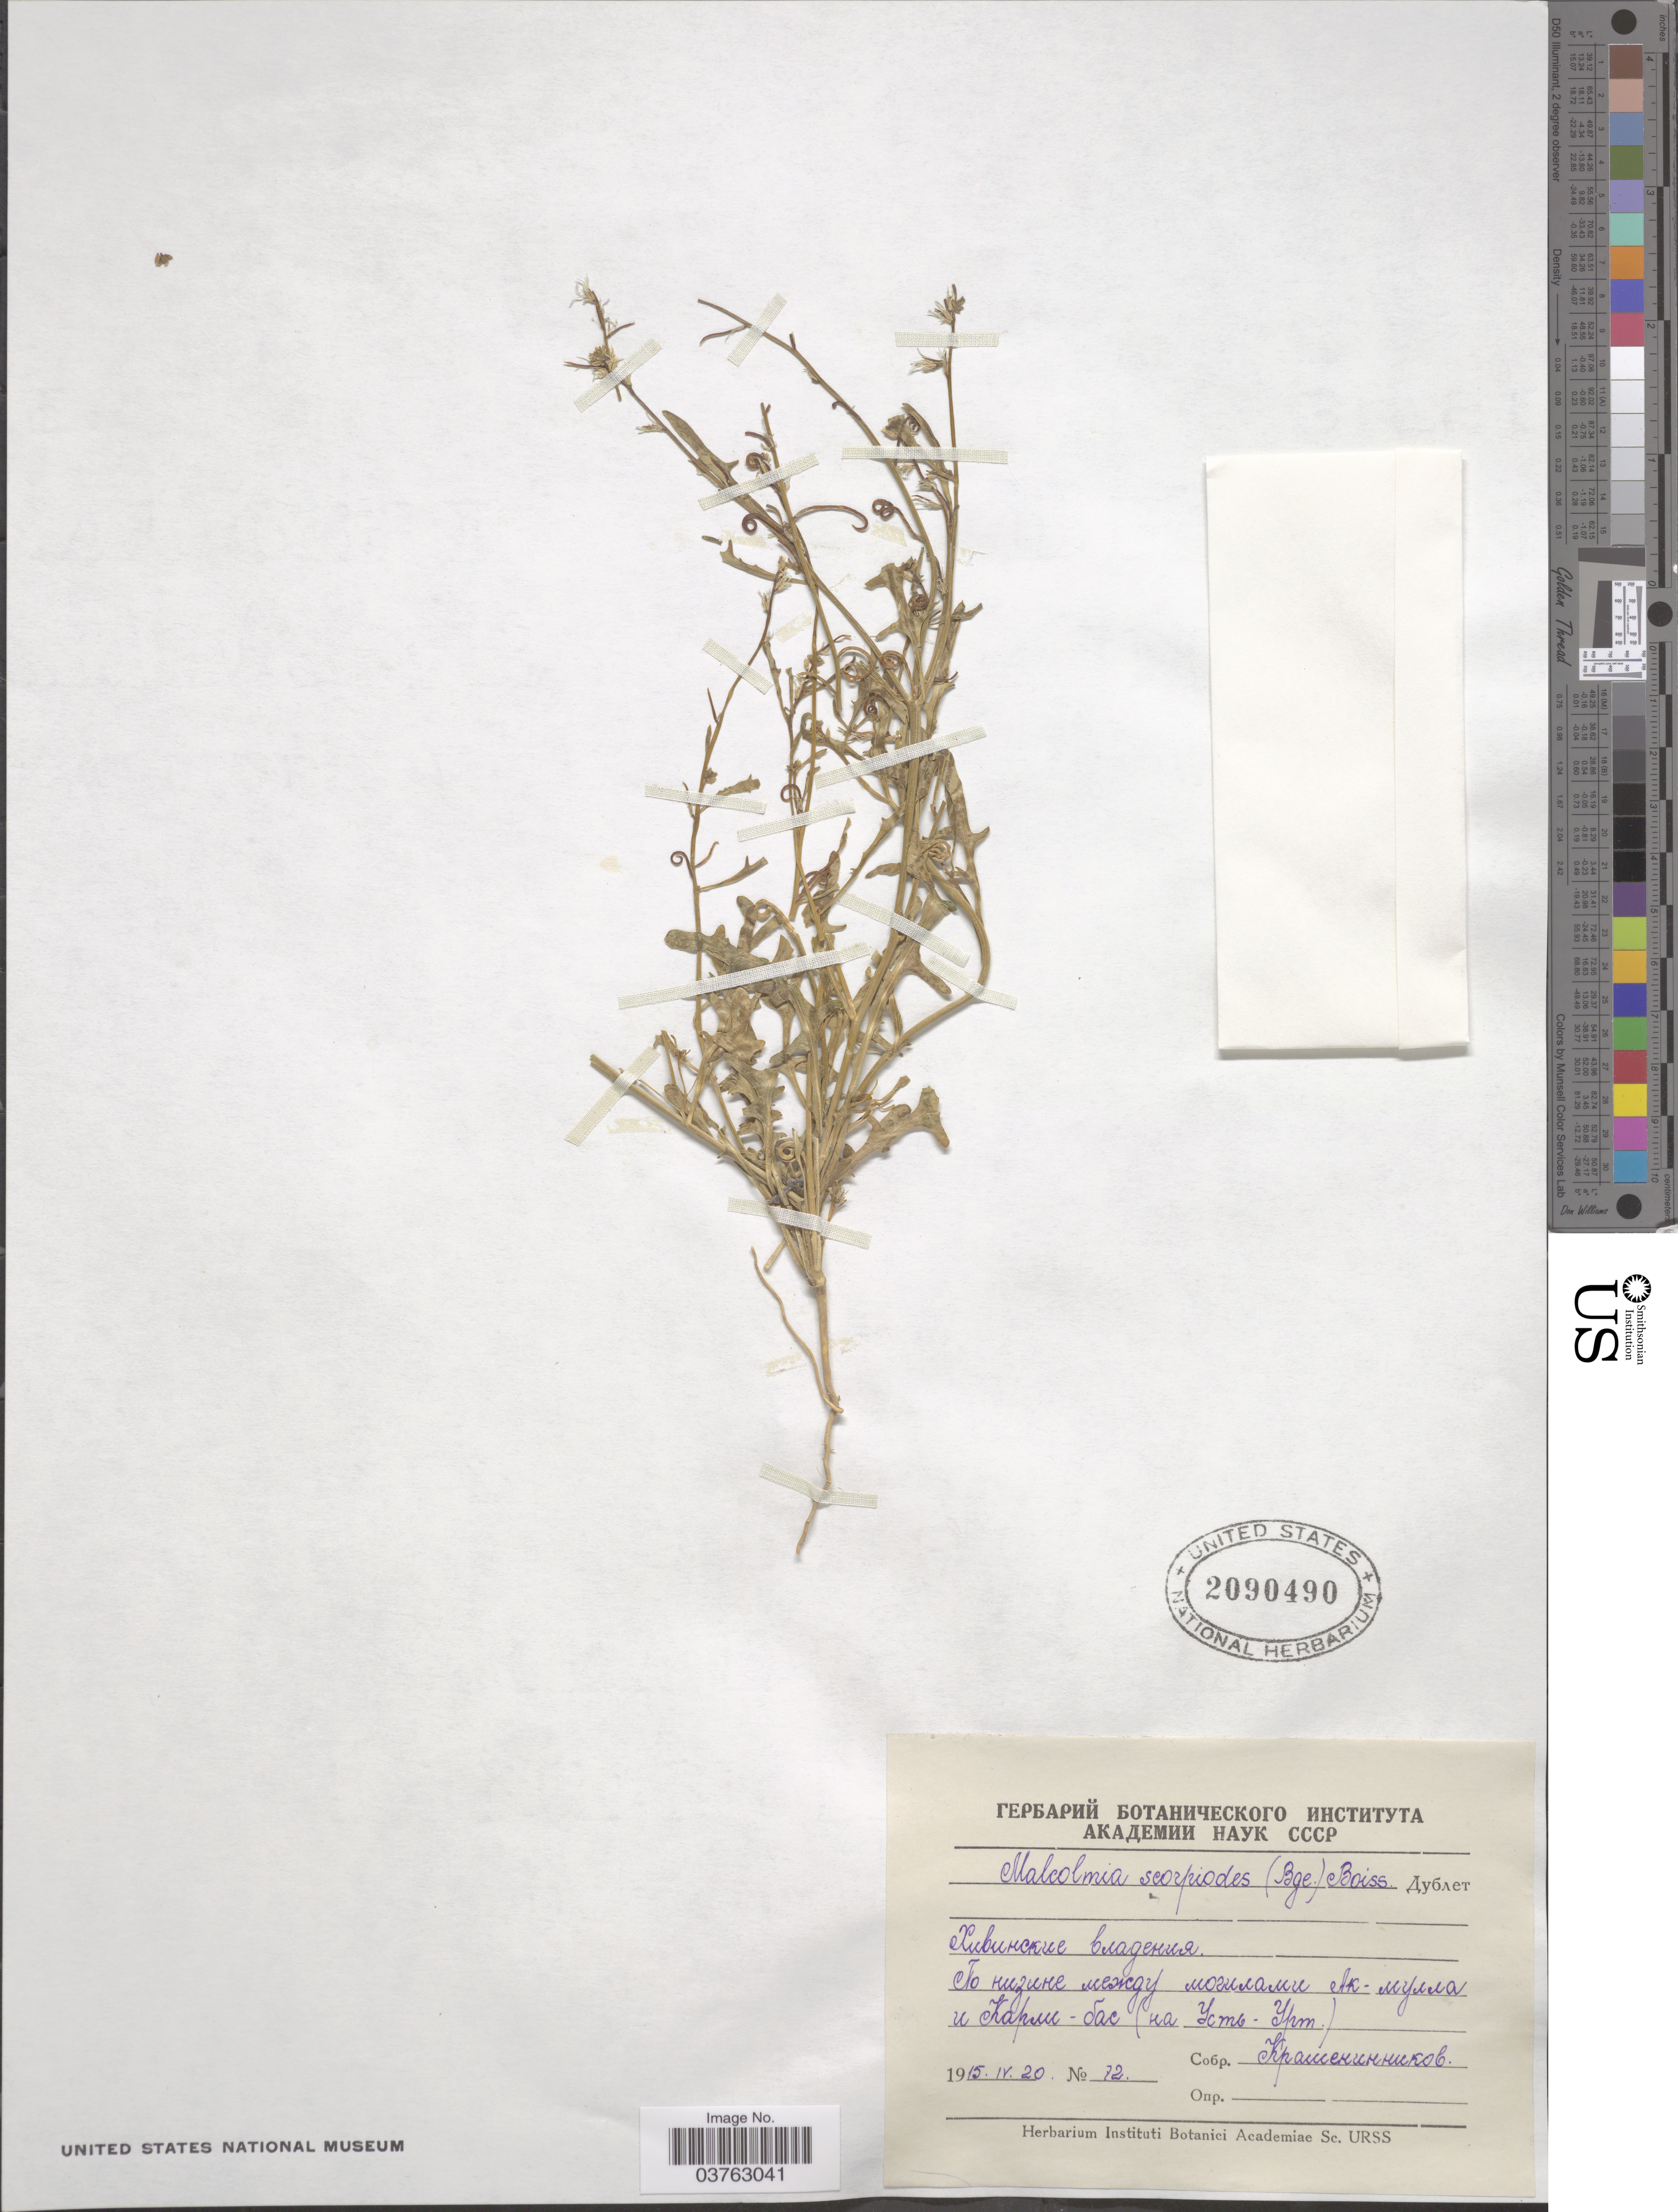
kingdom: Plantae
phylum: Tracheophyta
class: Magnoliopsida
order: Brassicales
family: Brassicaceae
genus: Malcolmia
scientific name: Malcolmia scorpioides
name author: (Bunge) Boiss.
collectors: -. Krasheninnikov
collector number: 72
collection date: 1915-04-20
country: Uzbekistan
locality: Between graves Ak-mulla and Karli-bas, Ust-Urt.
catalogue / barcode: US 2090490